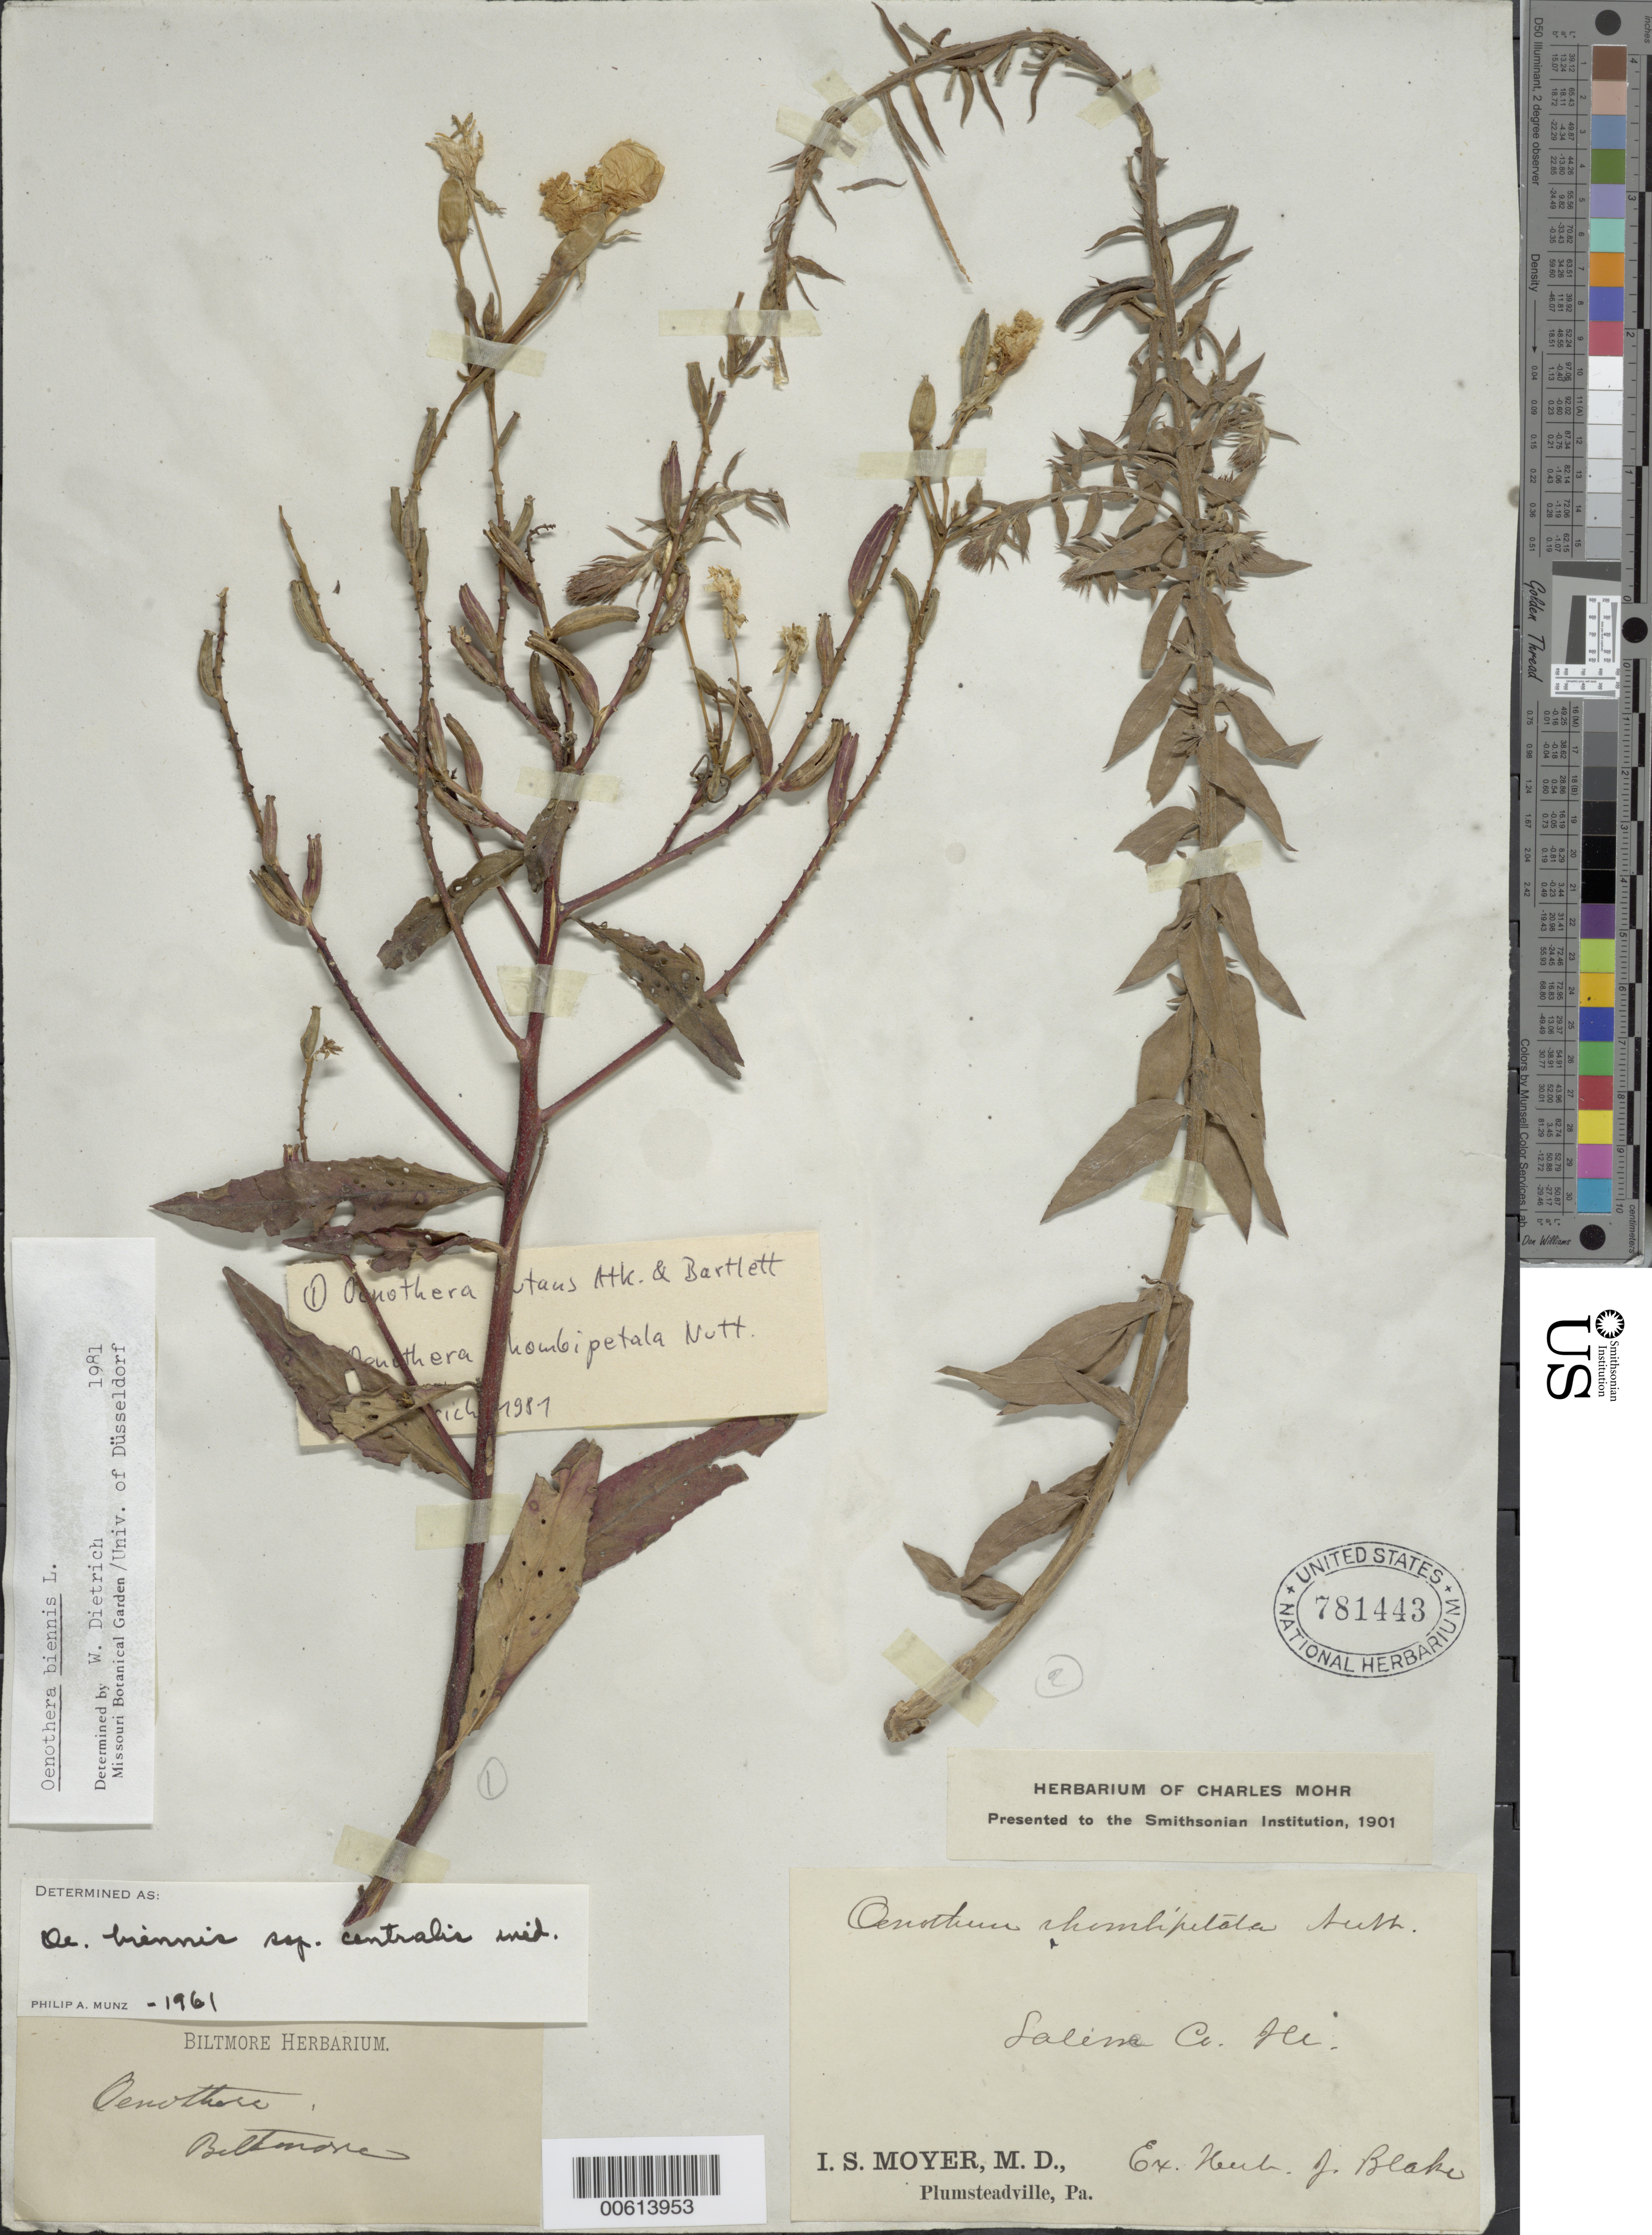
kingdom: Plantae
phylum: Tracheophyta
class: Magnoliopsida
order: Myrtales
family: Onagraceae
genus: Oenothera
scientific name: Oenothera biennis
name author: L.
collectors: I. S. Moyer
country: United States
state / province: Illinois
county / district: Saline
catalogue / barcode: US 781443